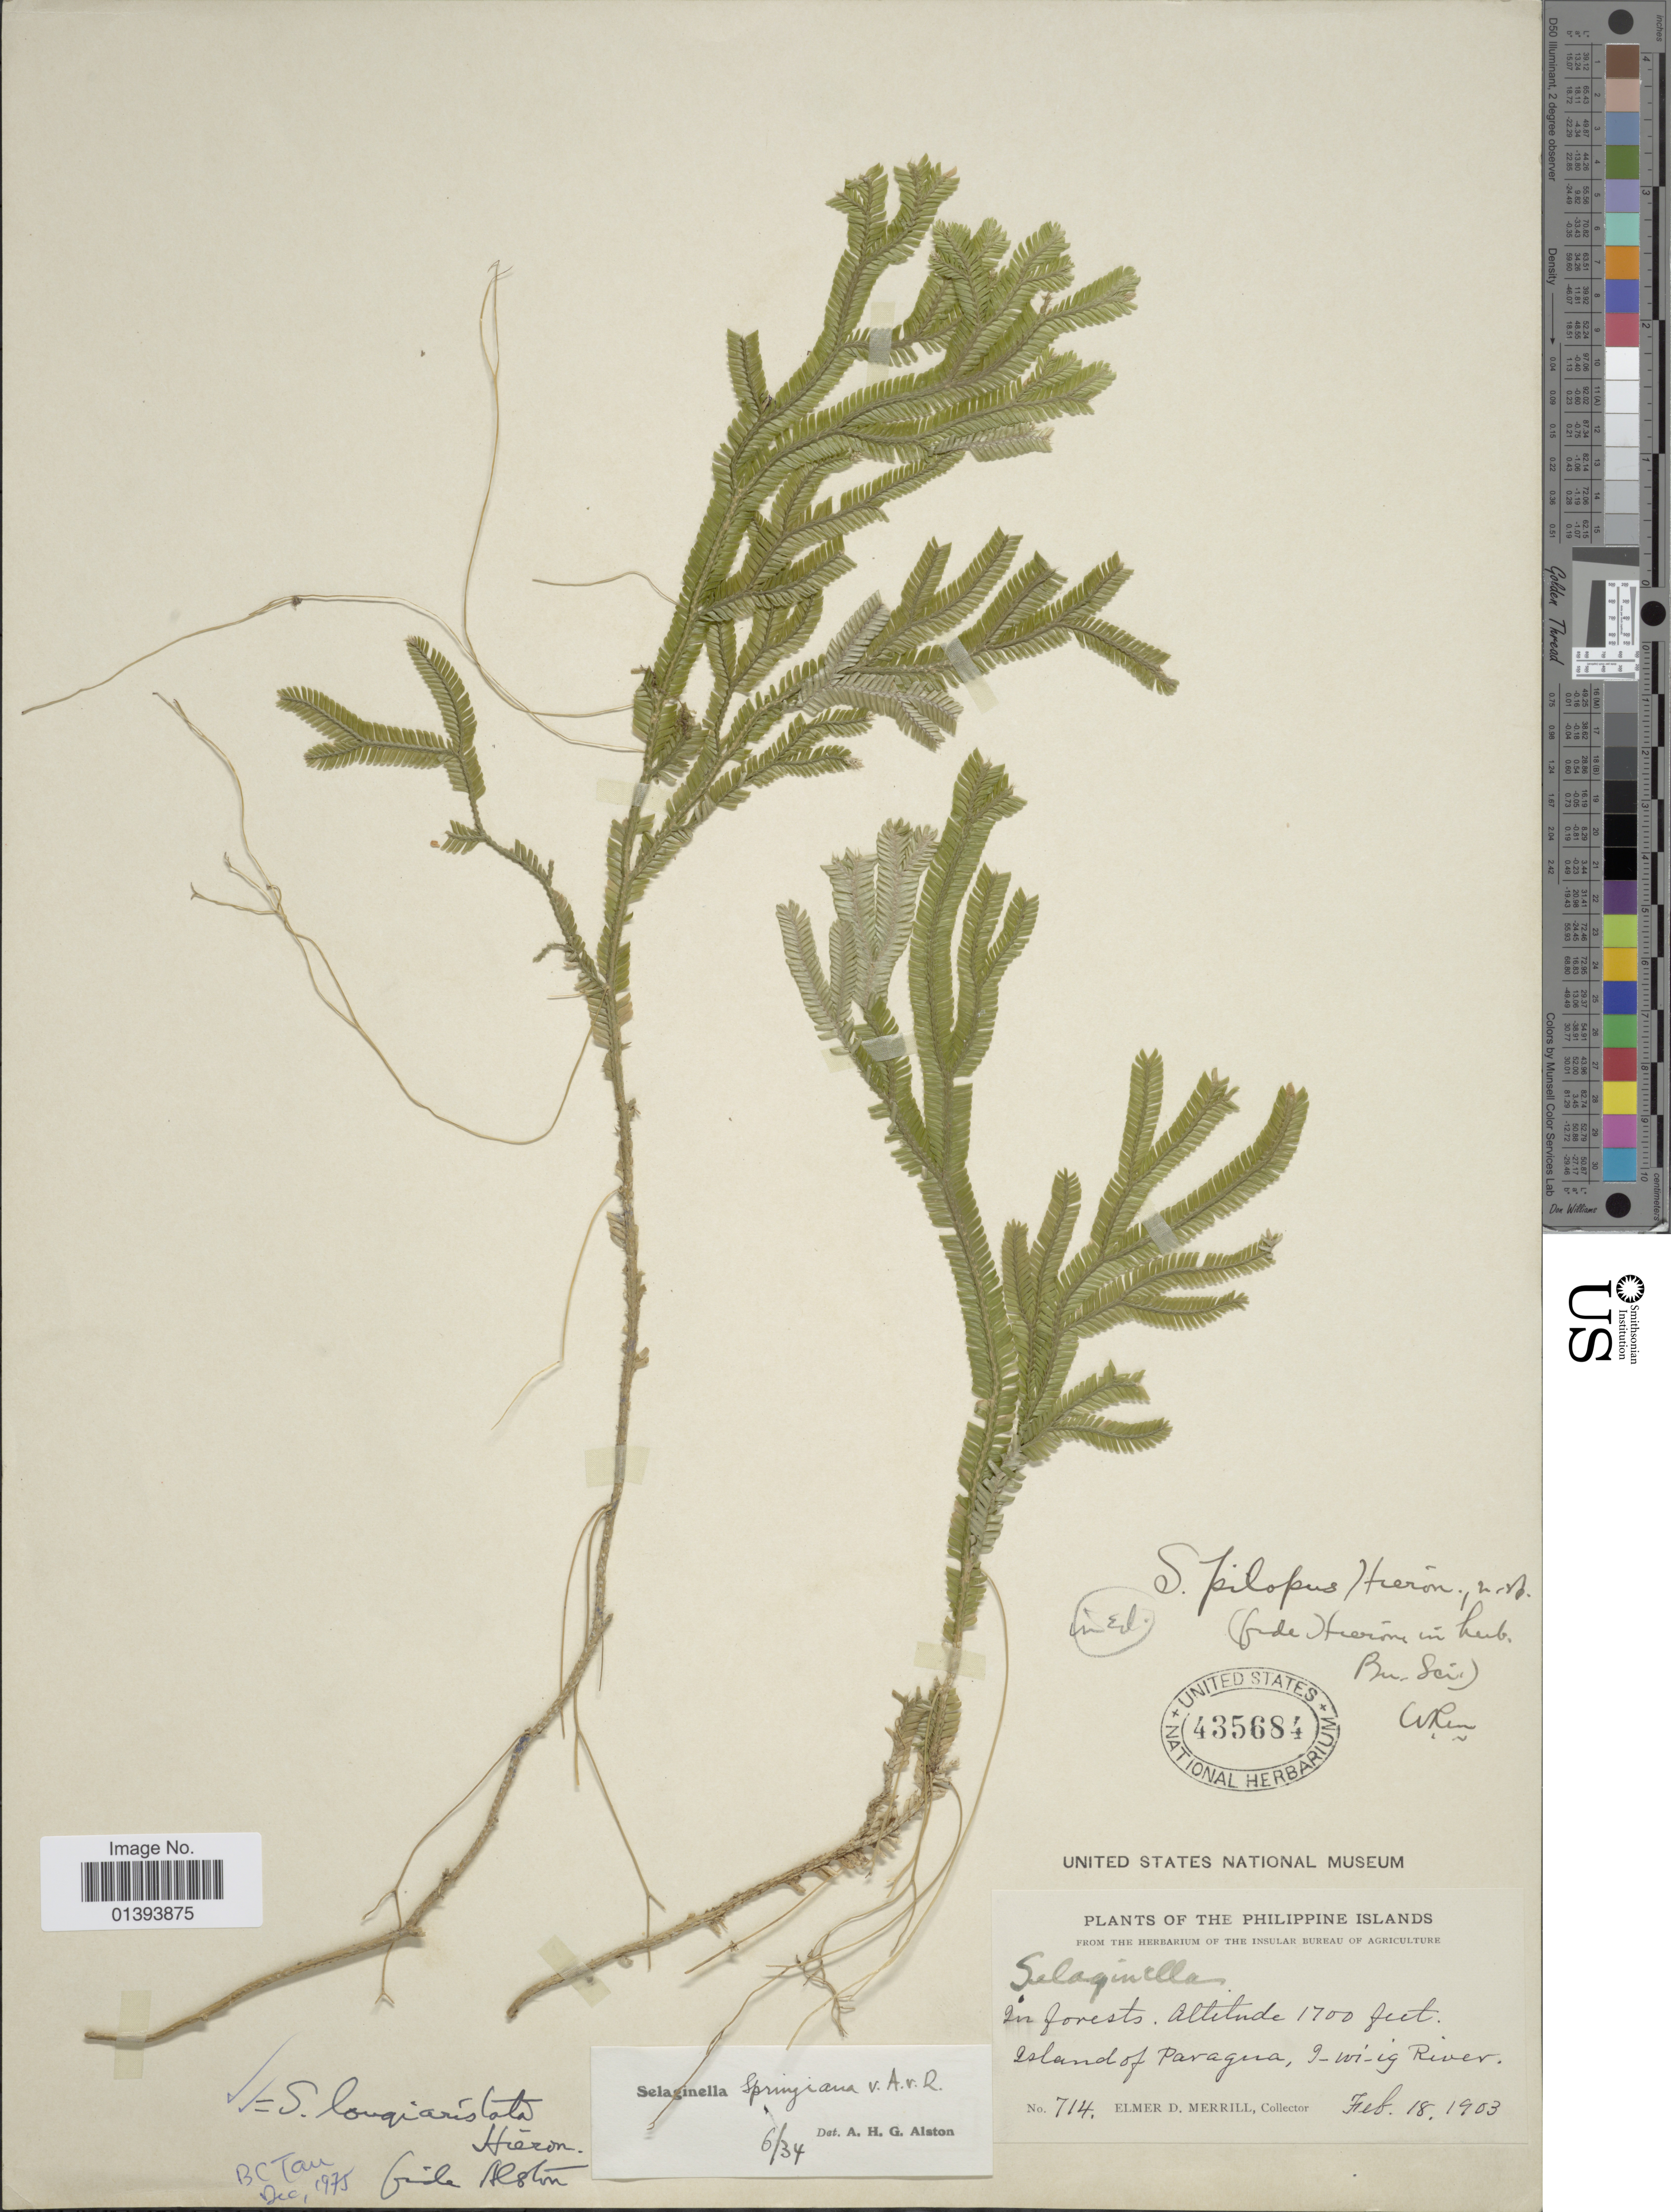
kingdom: Plantae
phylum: Tracheophyta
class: Lycopodiopsida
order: Selaginellales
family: Selaginellaceae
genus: Selaginella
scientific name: Selaginella longiaristata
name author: Hieron.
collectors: E. D. Merrill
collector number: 714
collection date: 1903-02-18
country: Philippines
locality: Island of Paragua, I-wi-ig River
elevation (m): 518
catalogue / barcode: US 435684